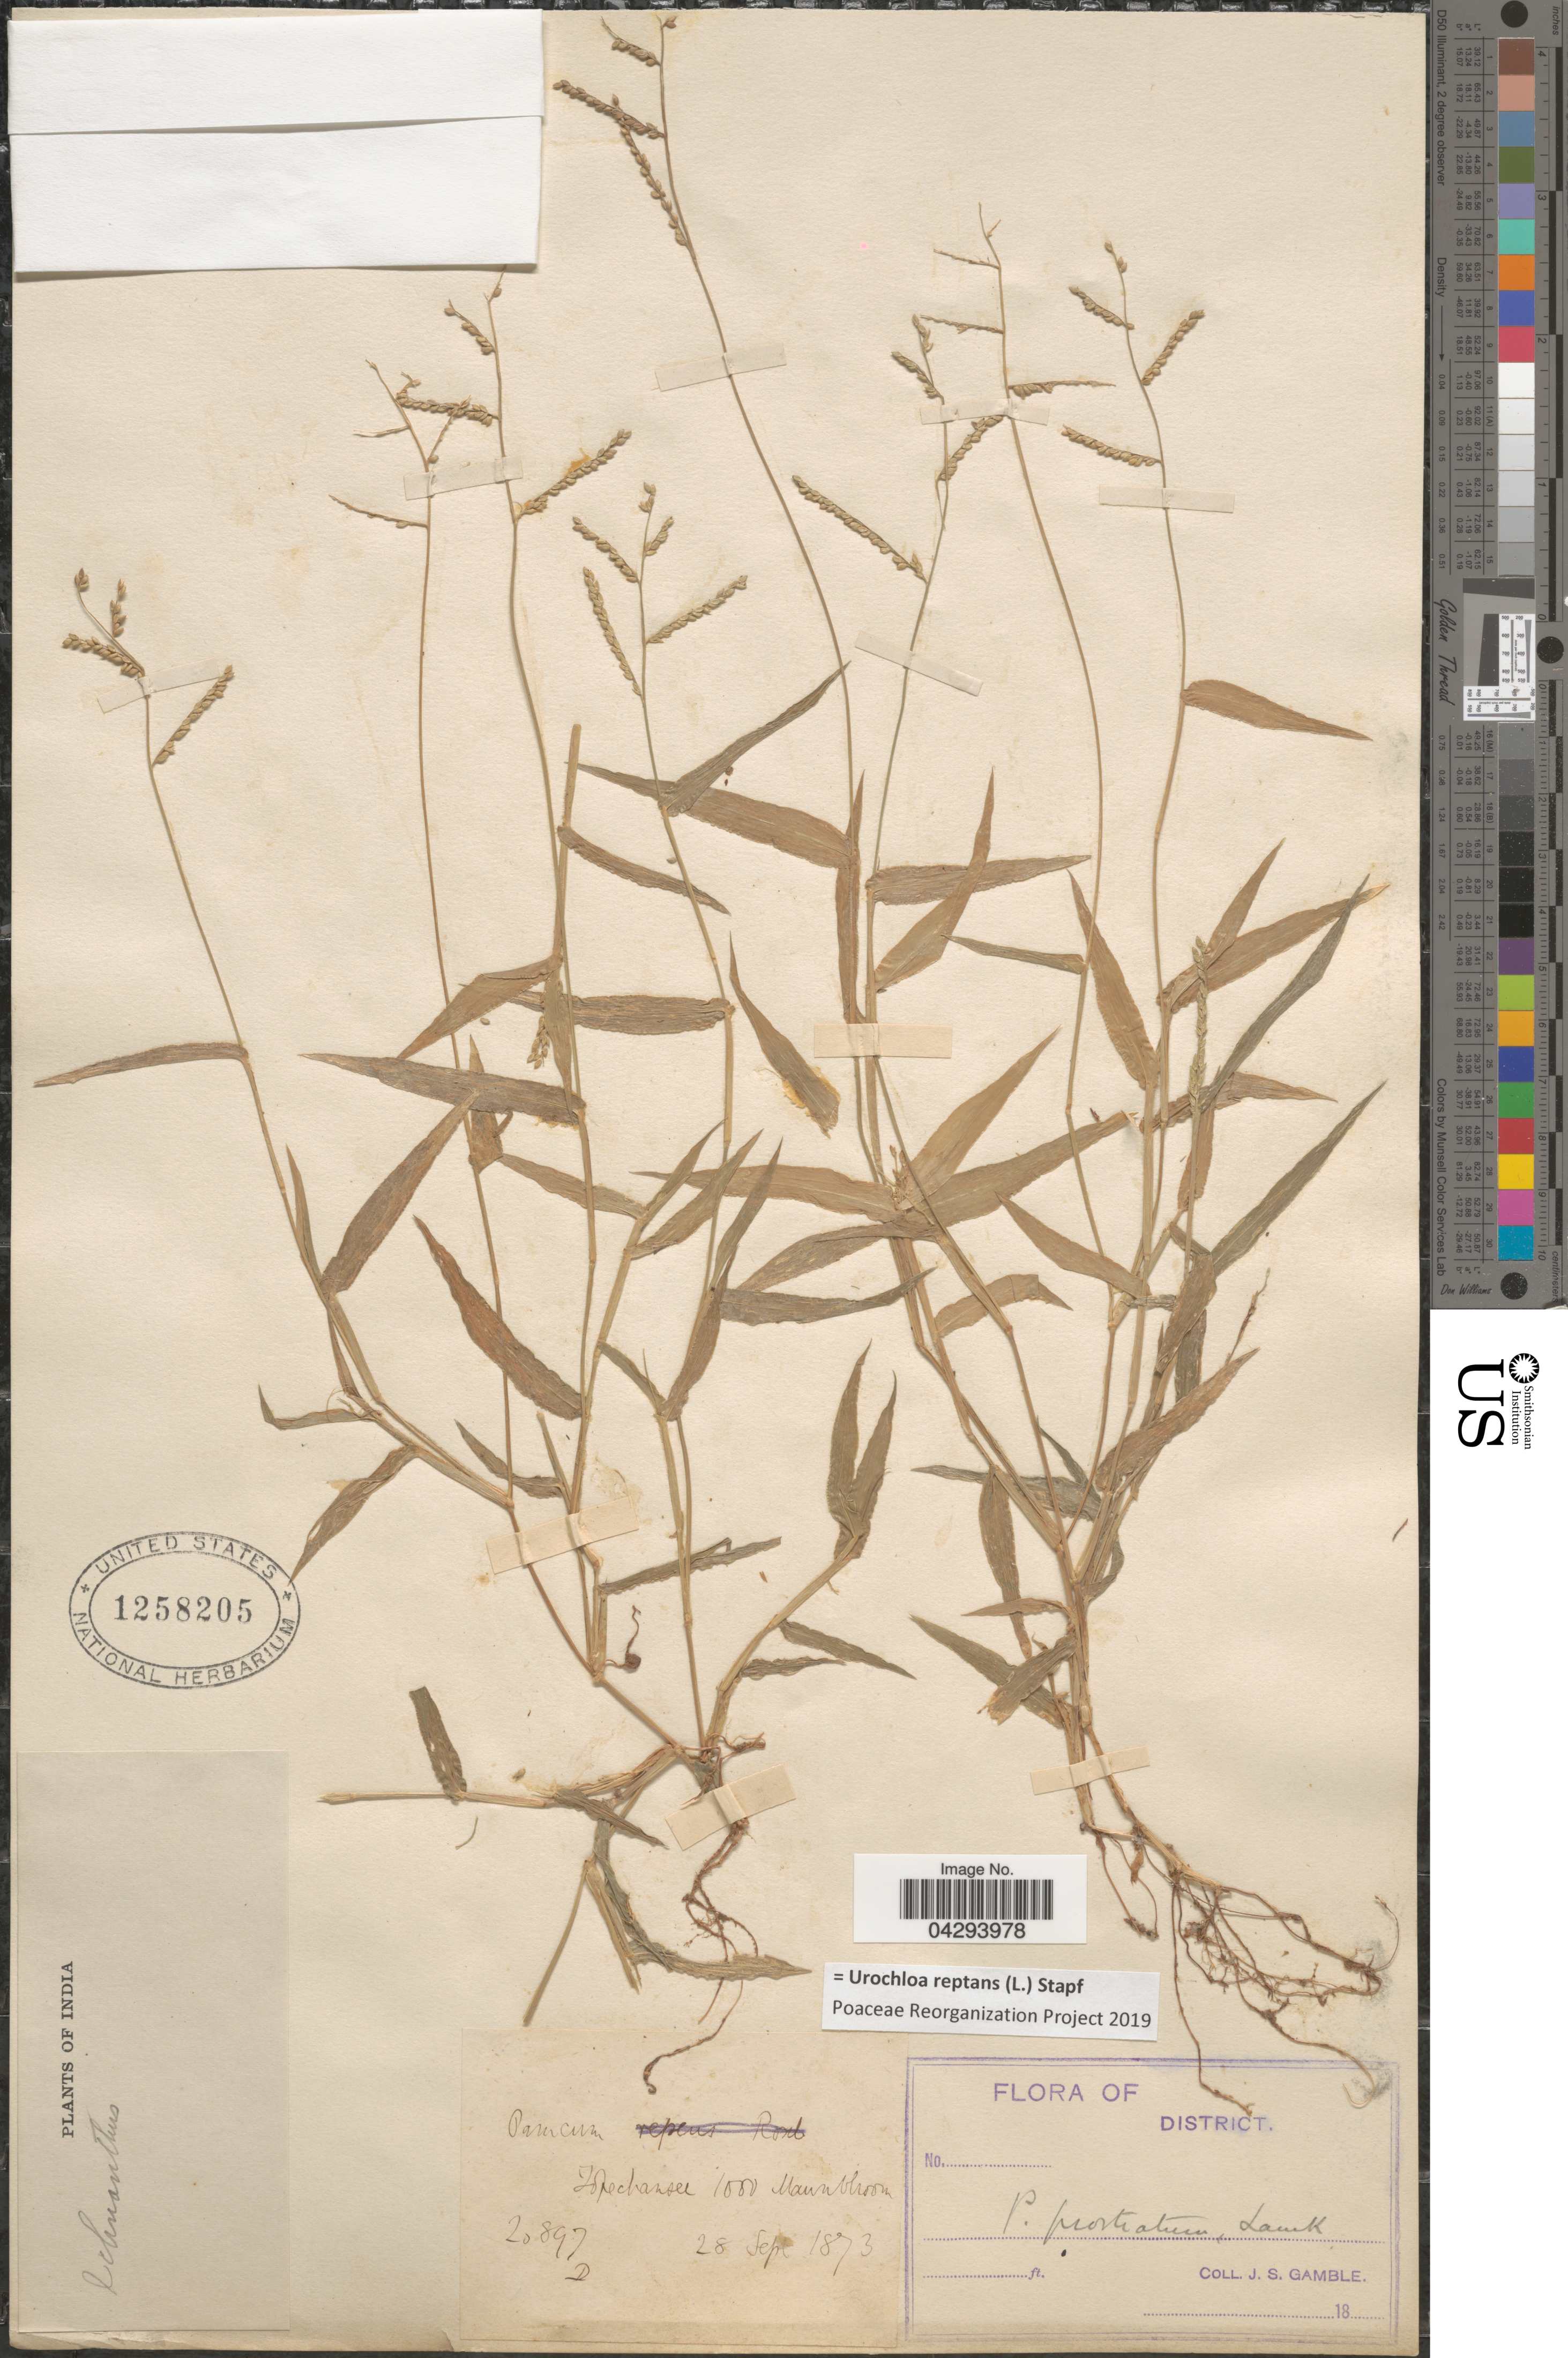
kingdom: Plantae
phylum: Tracheophyta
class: Liliopsida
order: Poales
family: Poaceae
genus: Urochloa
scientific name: Urochloa reptans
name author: (L.) Stapf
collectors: J. S. Gamble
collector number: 2897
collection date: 1873-09-28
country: India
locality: Topechansee, Maunbhoon.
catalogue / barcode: US 1258205